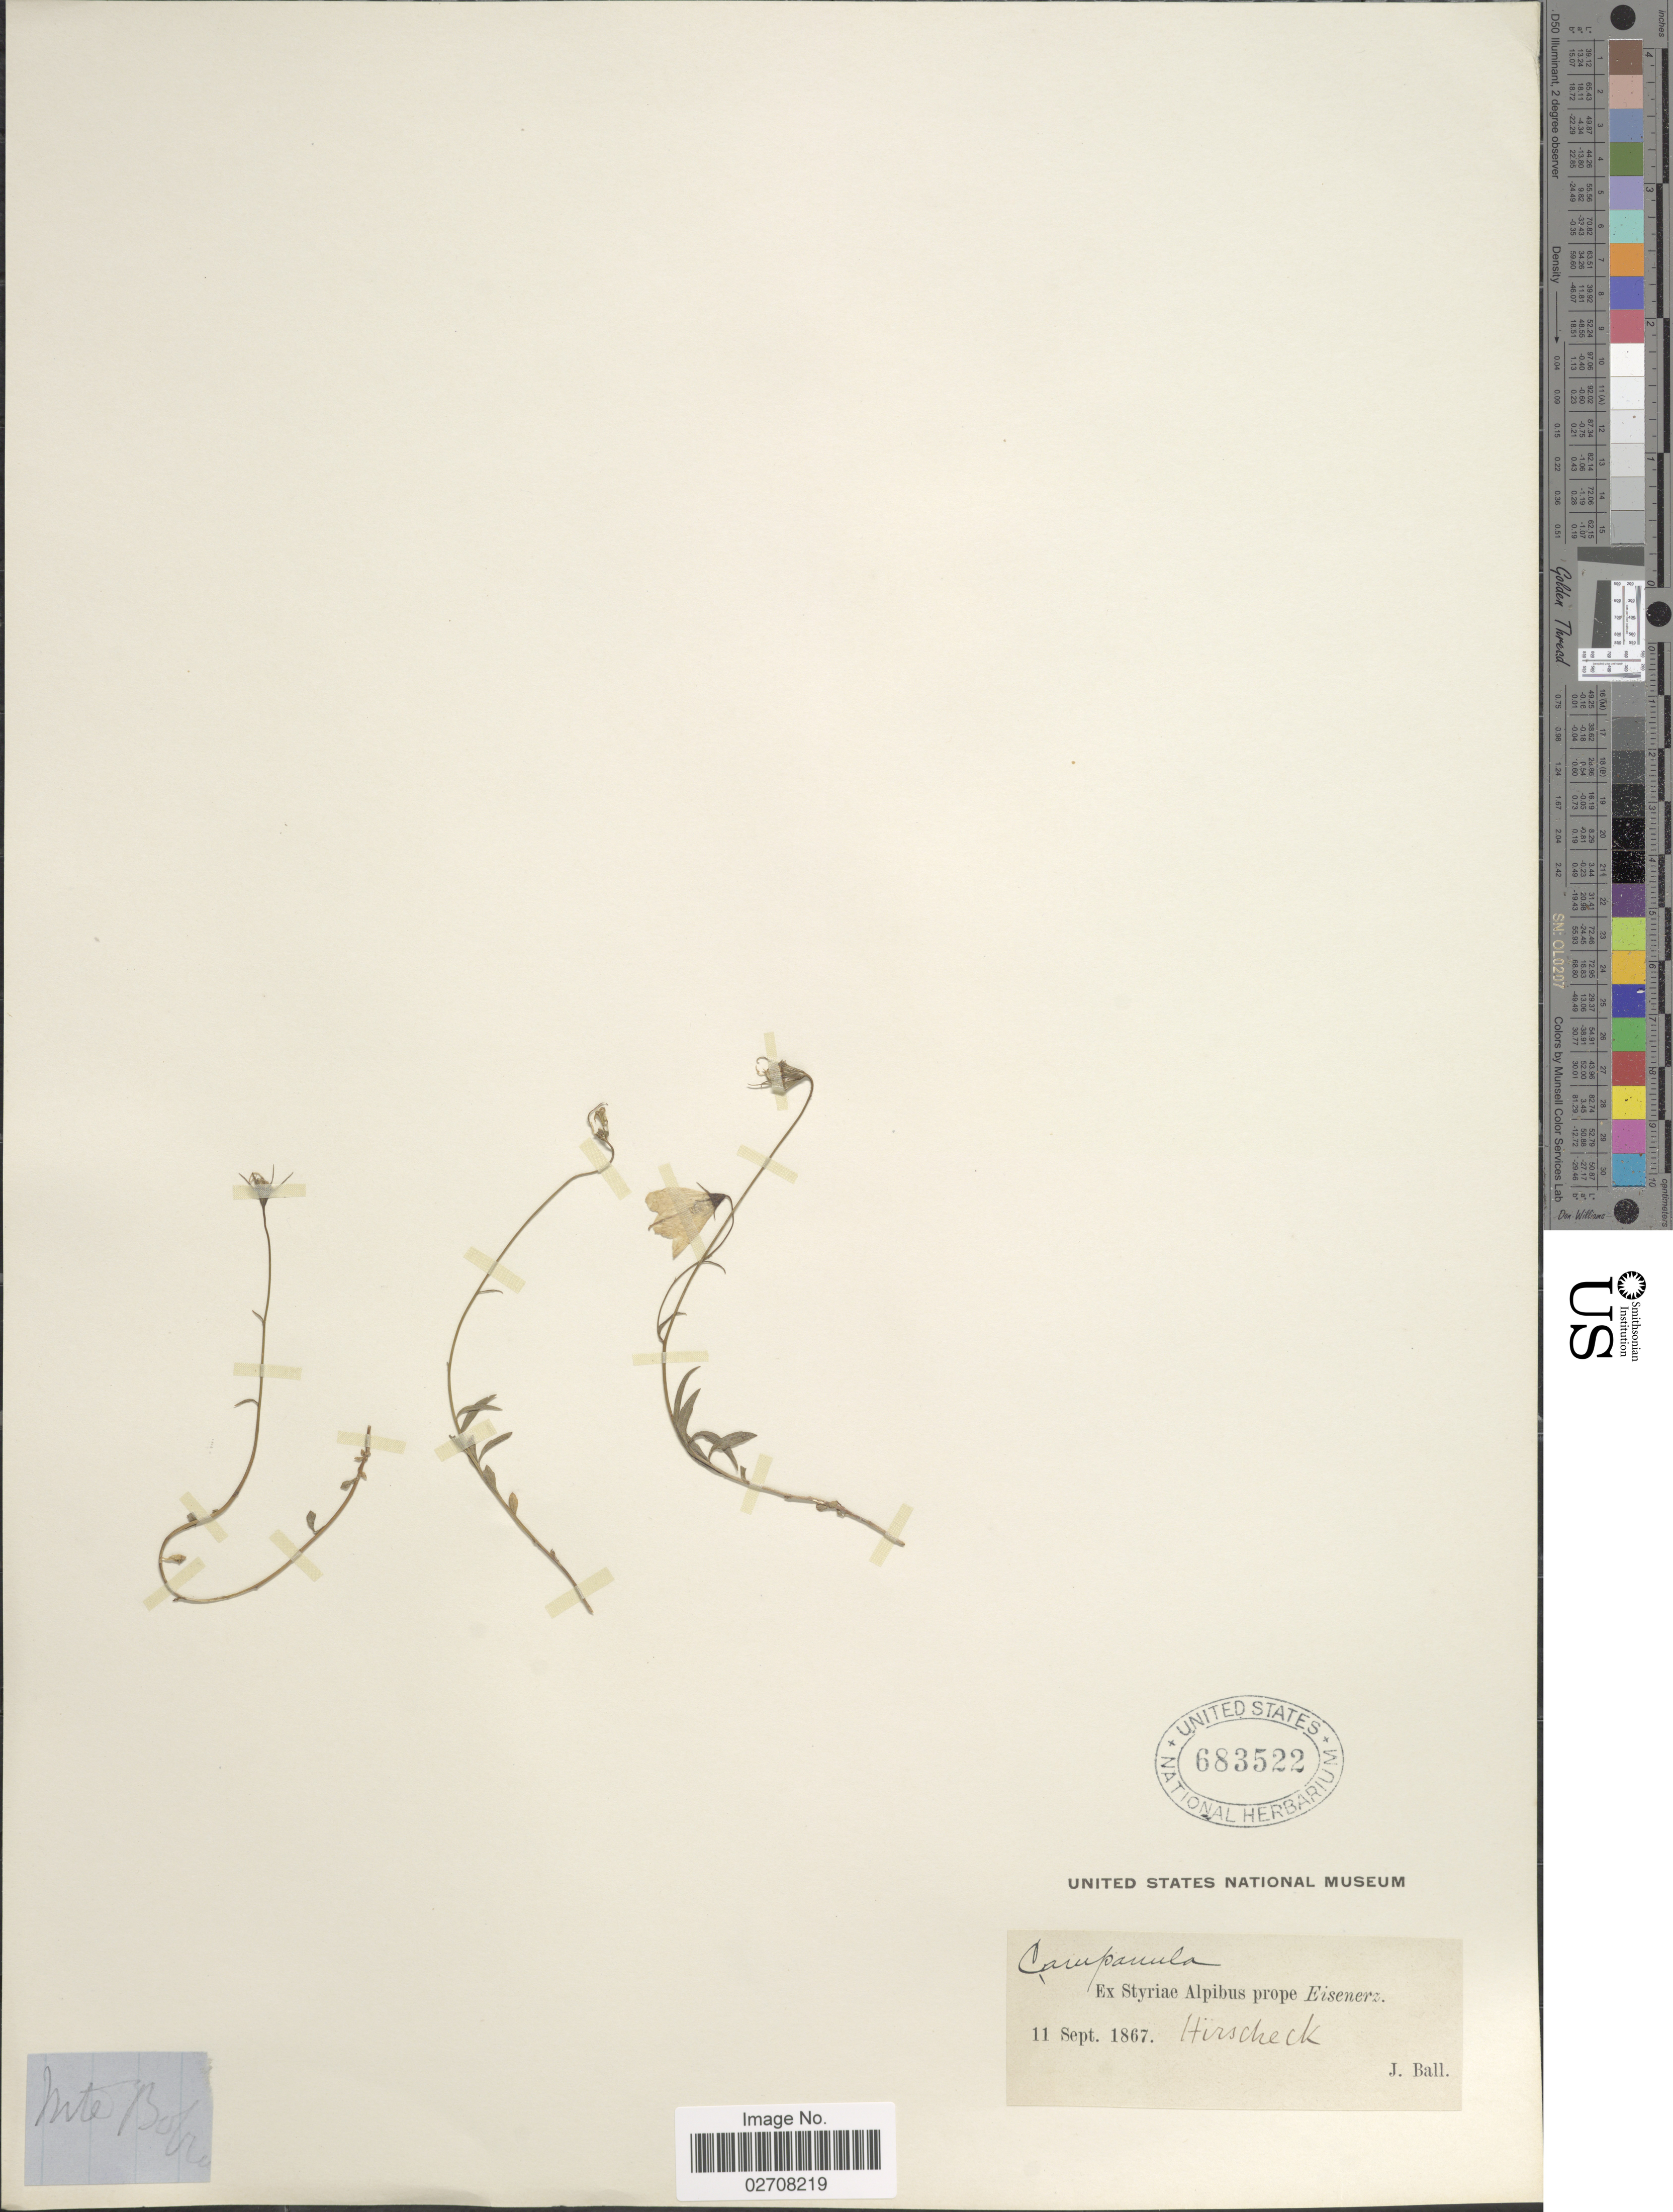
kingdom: Plantae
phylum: Tracheophyta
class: Magnoliopsida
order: Asterales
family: Campanulaceae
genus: Campanula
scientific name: Campanula sp.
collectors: J. Ball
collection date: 1867-09-11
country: Germany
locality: Styriae Alpibus prope Eisenerz. Hirscheck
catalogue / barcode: US 683522